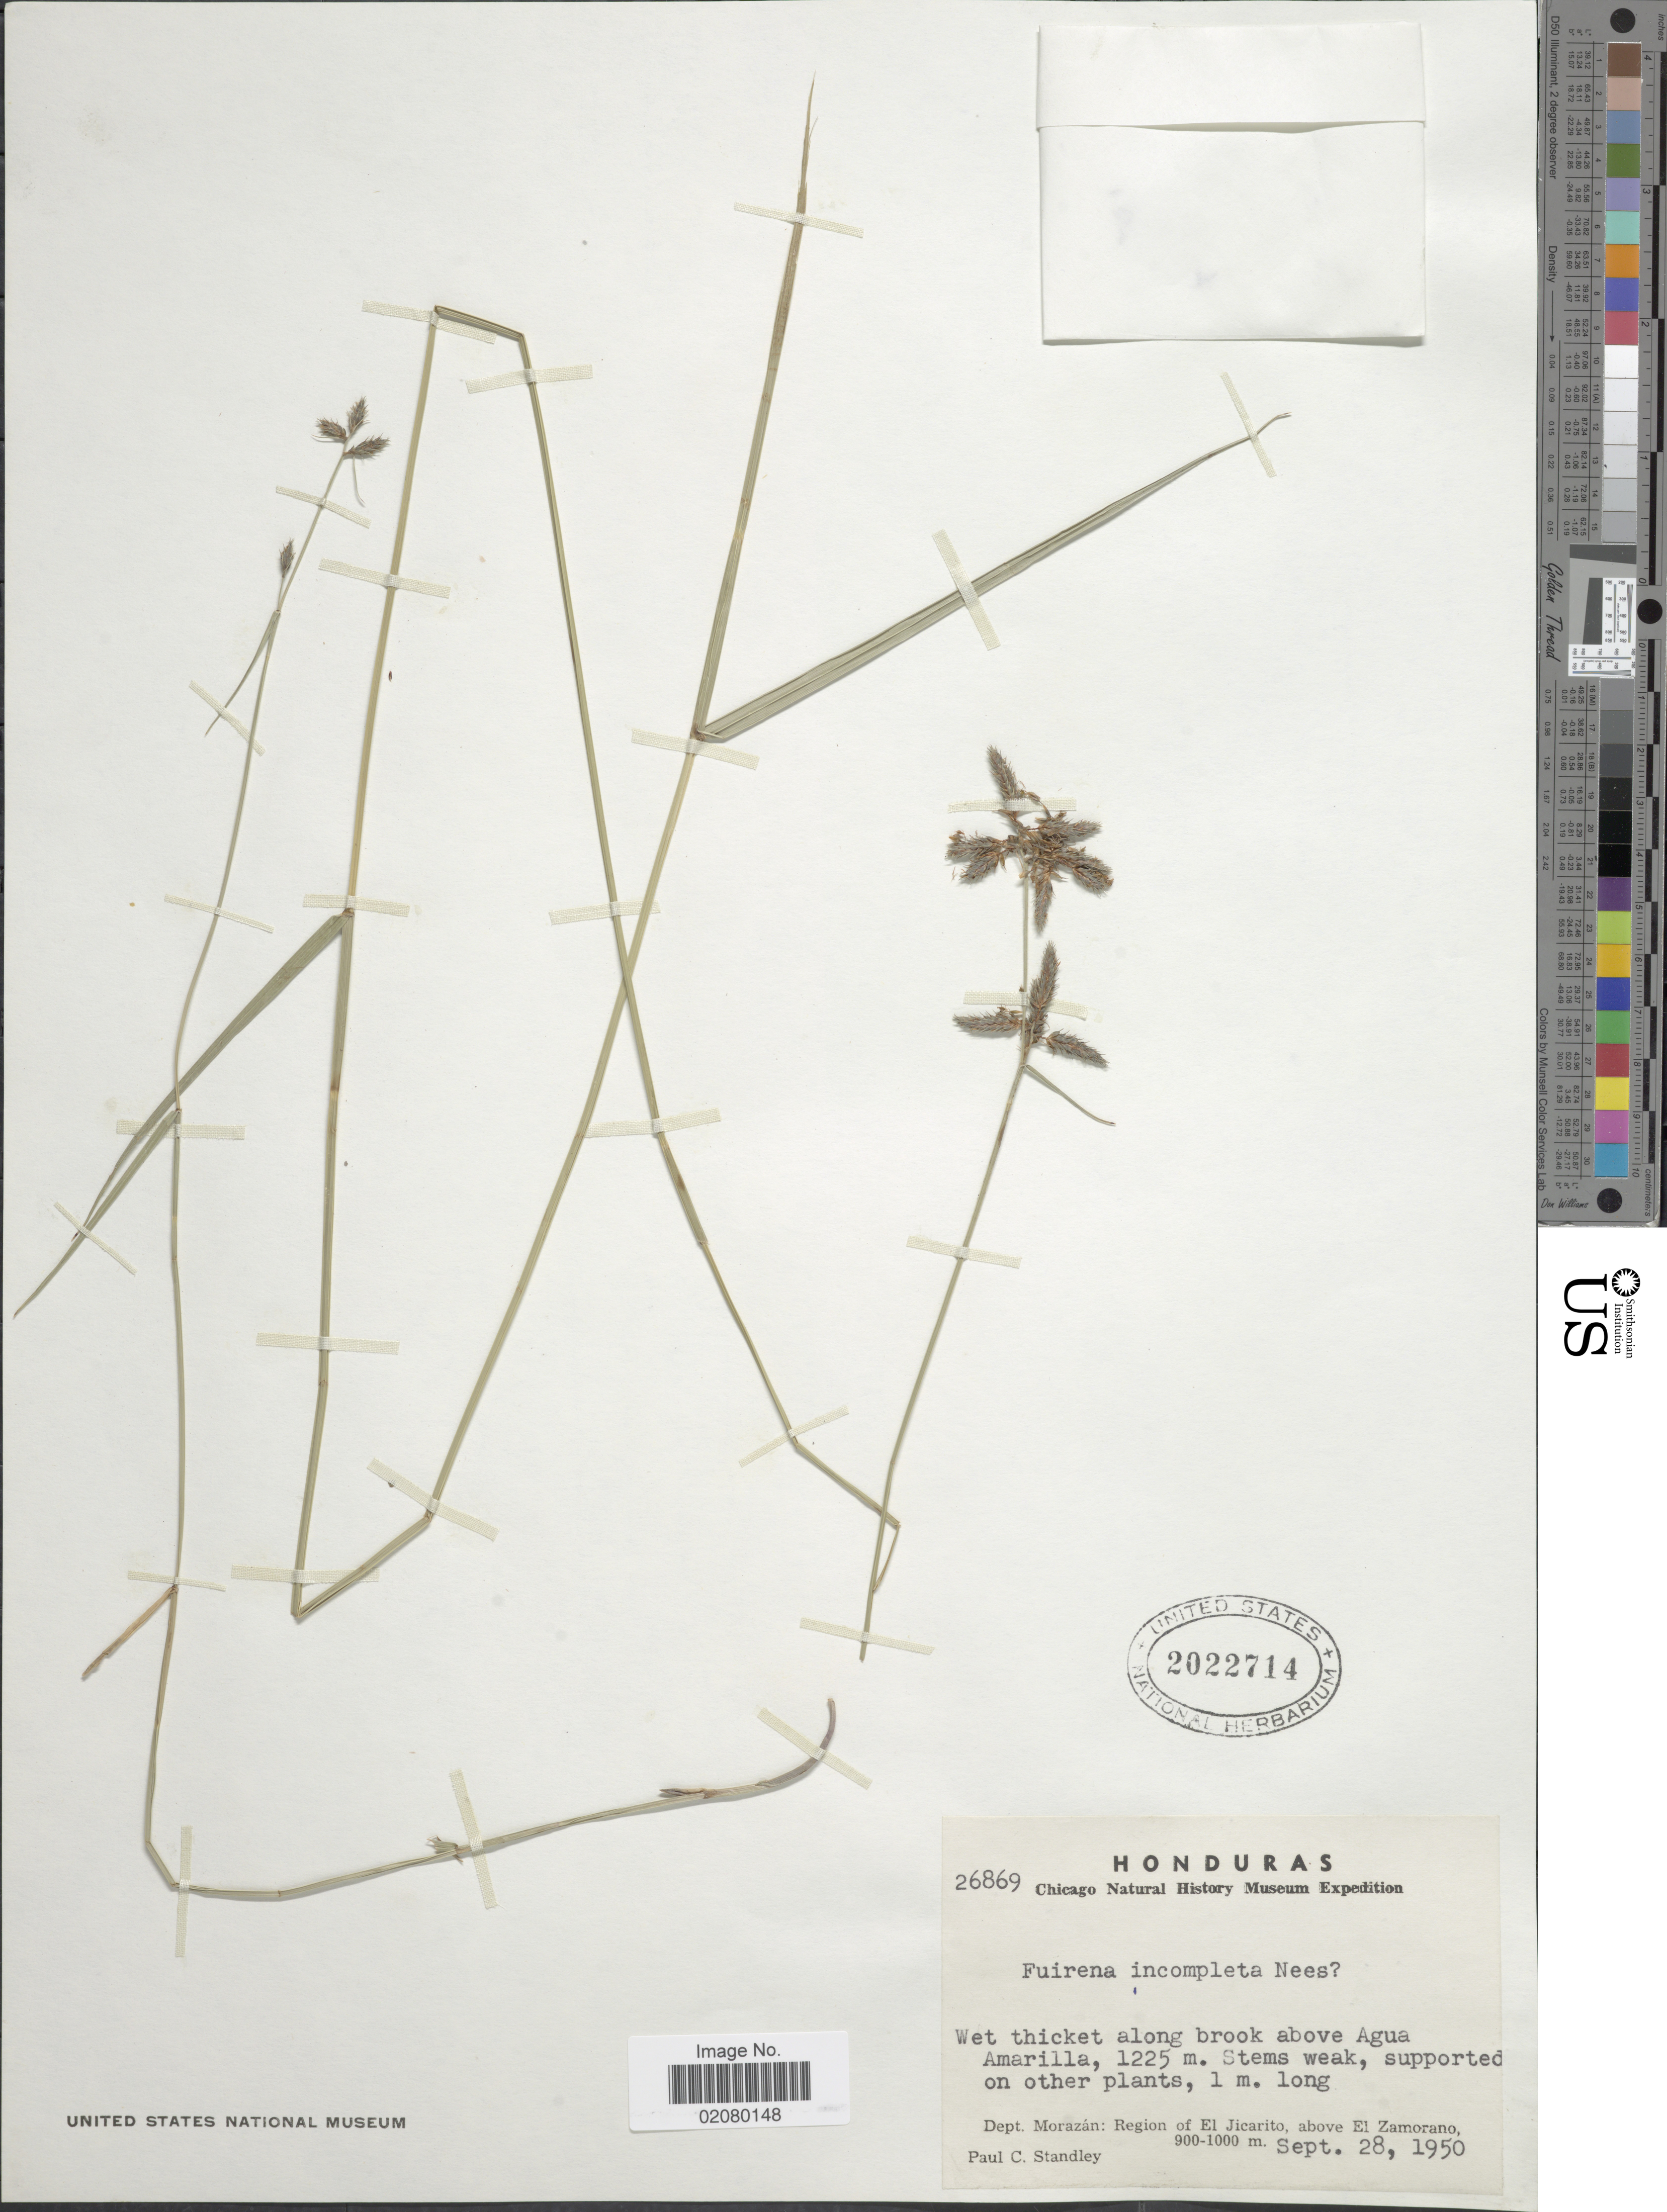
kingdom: Plantae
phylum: Tracheophyta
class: Liliopsida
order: Poales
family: Cyperaceae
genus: Fuirena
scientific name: Fuirena incompleta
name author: Nees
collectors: P. C. Standley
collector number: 26869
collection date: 1950-09-28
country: Honduras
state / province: Fco. Morazán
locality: Above Agua Amarilla. Dept. Morazan: Region of El Jicarito, above El Zamorano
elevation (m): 900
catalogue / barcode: US 2022714